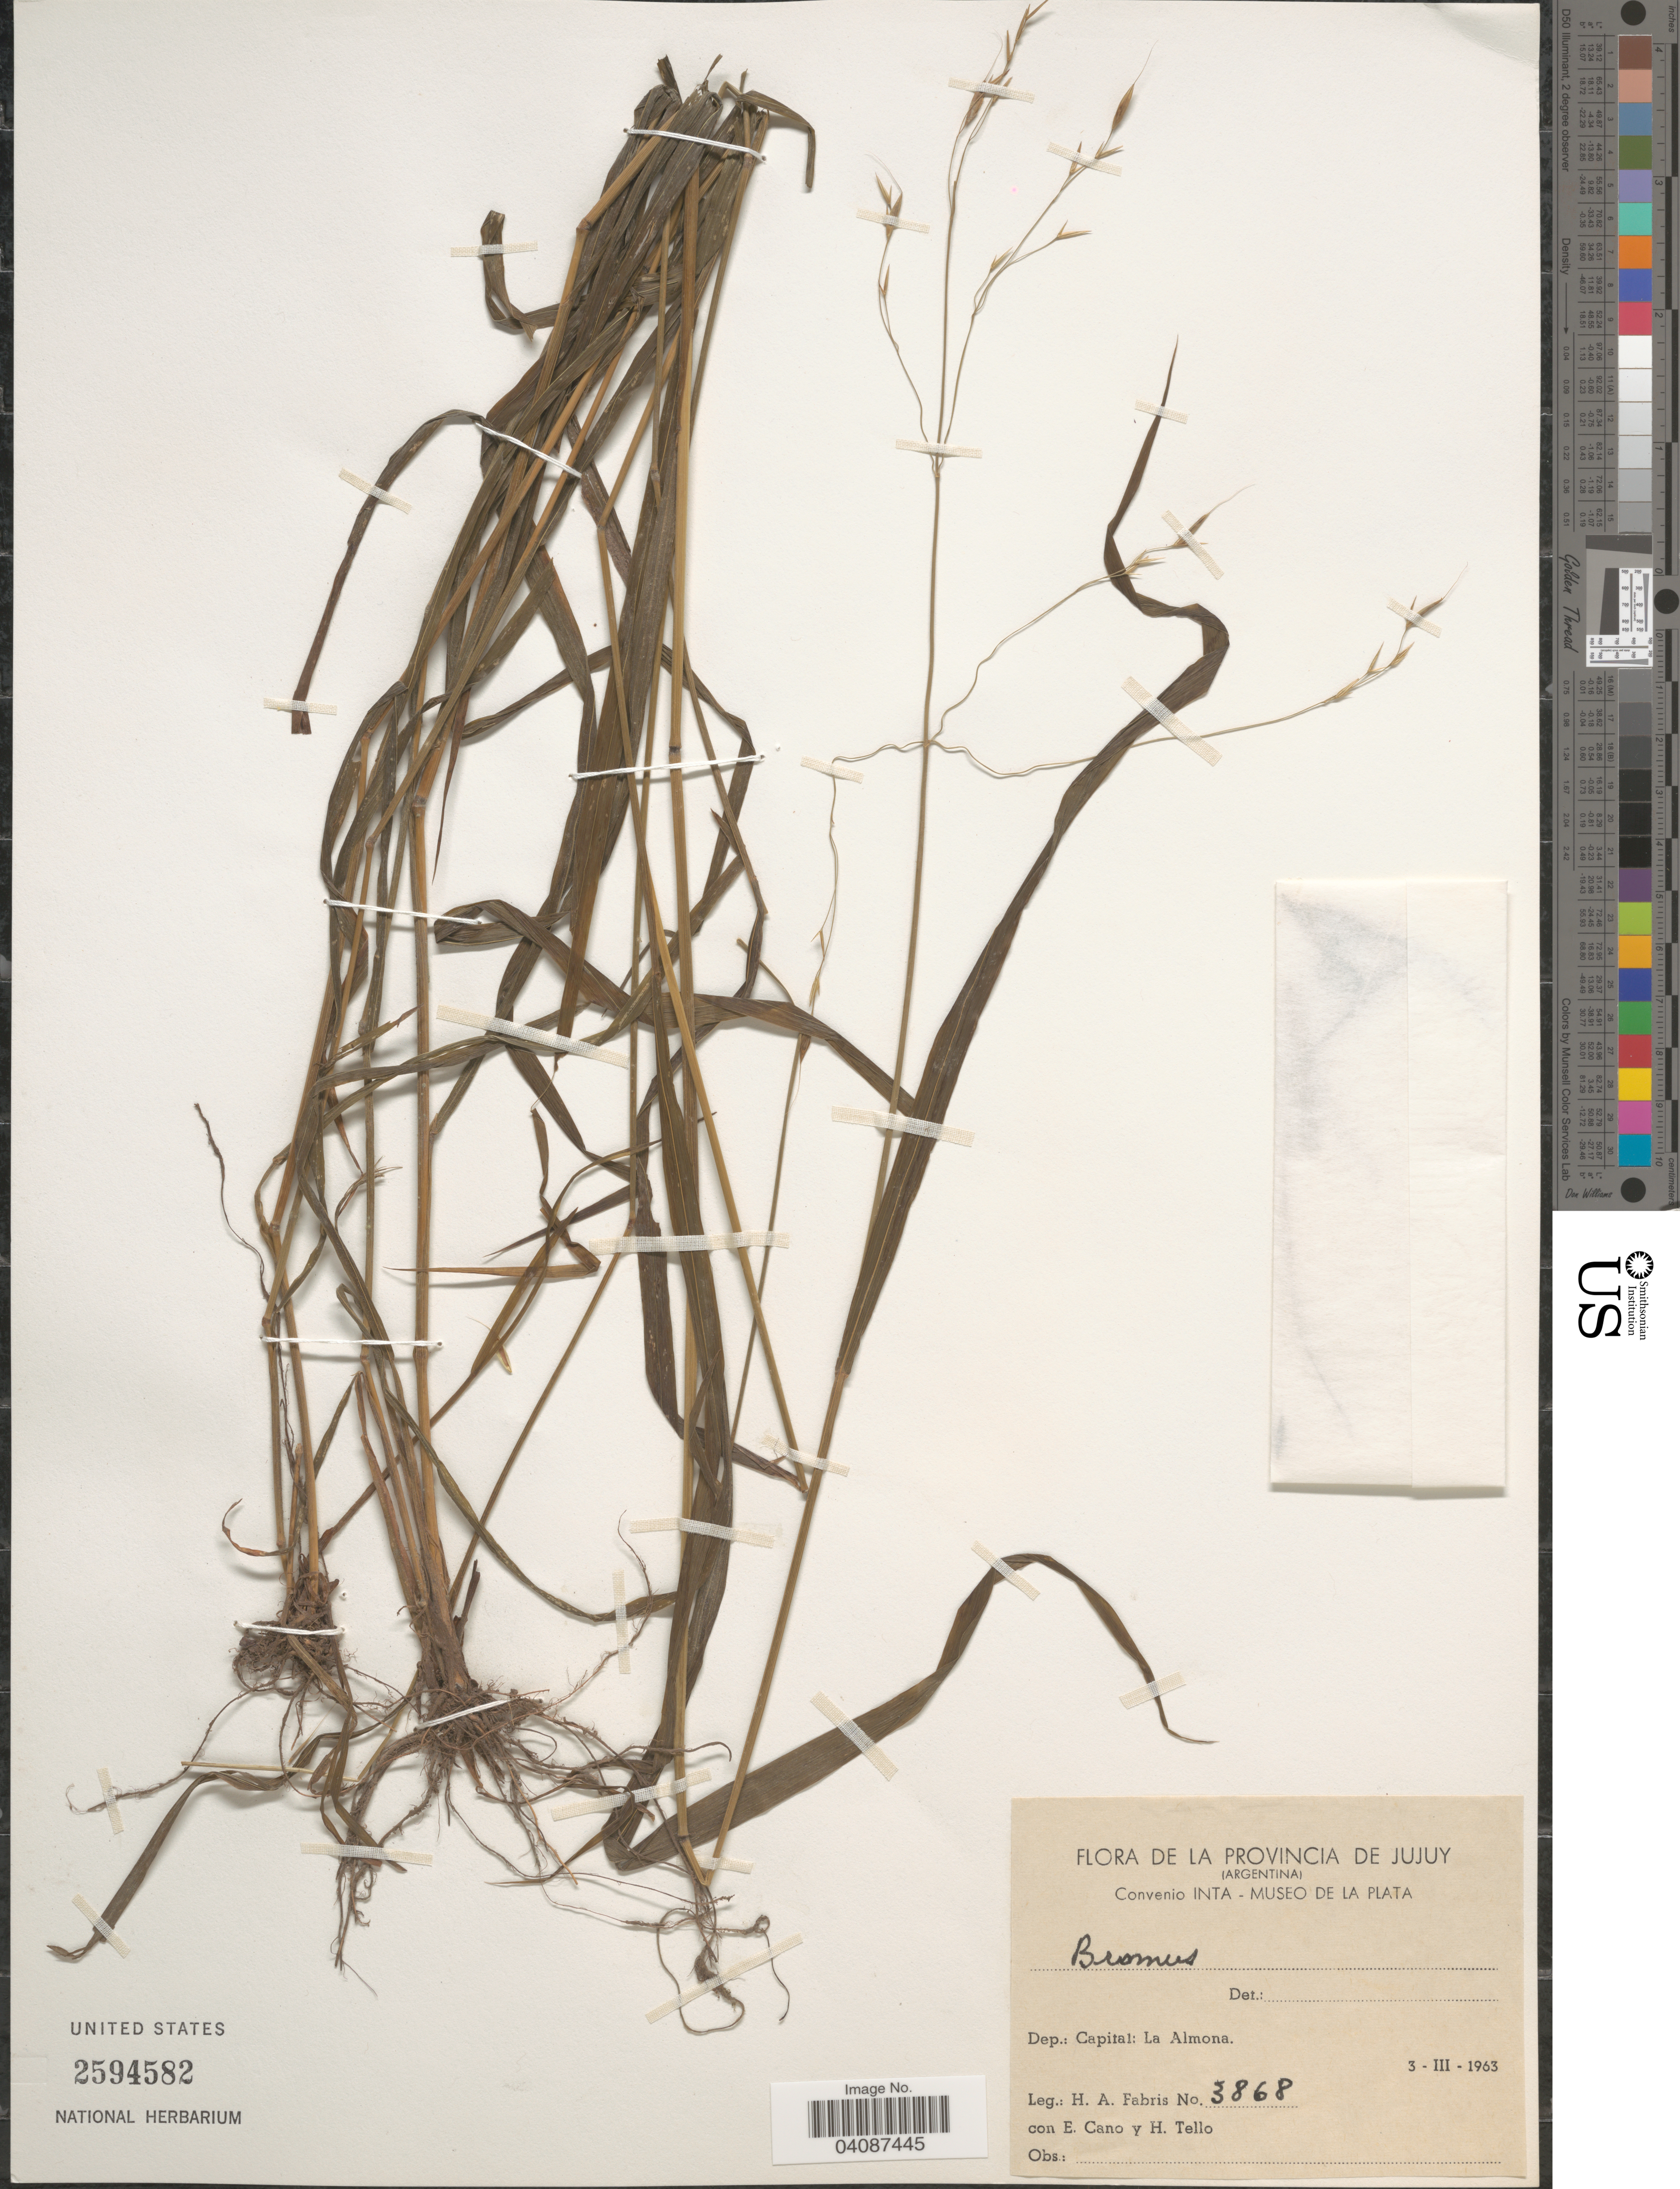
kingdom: Plantae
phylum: Tracheophyta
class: Liliopsida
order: Poales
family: Poaceae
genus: Bromus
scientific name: Bromus sp.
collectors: H. A. Fabris, E. Cano & H. Tello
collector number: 3868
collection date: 1963-03-03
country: Argentina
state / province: Jujuy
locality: Dep.: Capital: La Almona.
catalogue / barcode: US 2594582